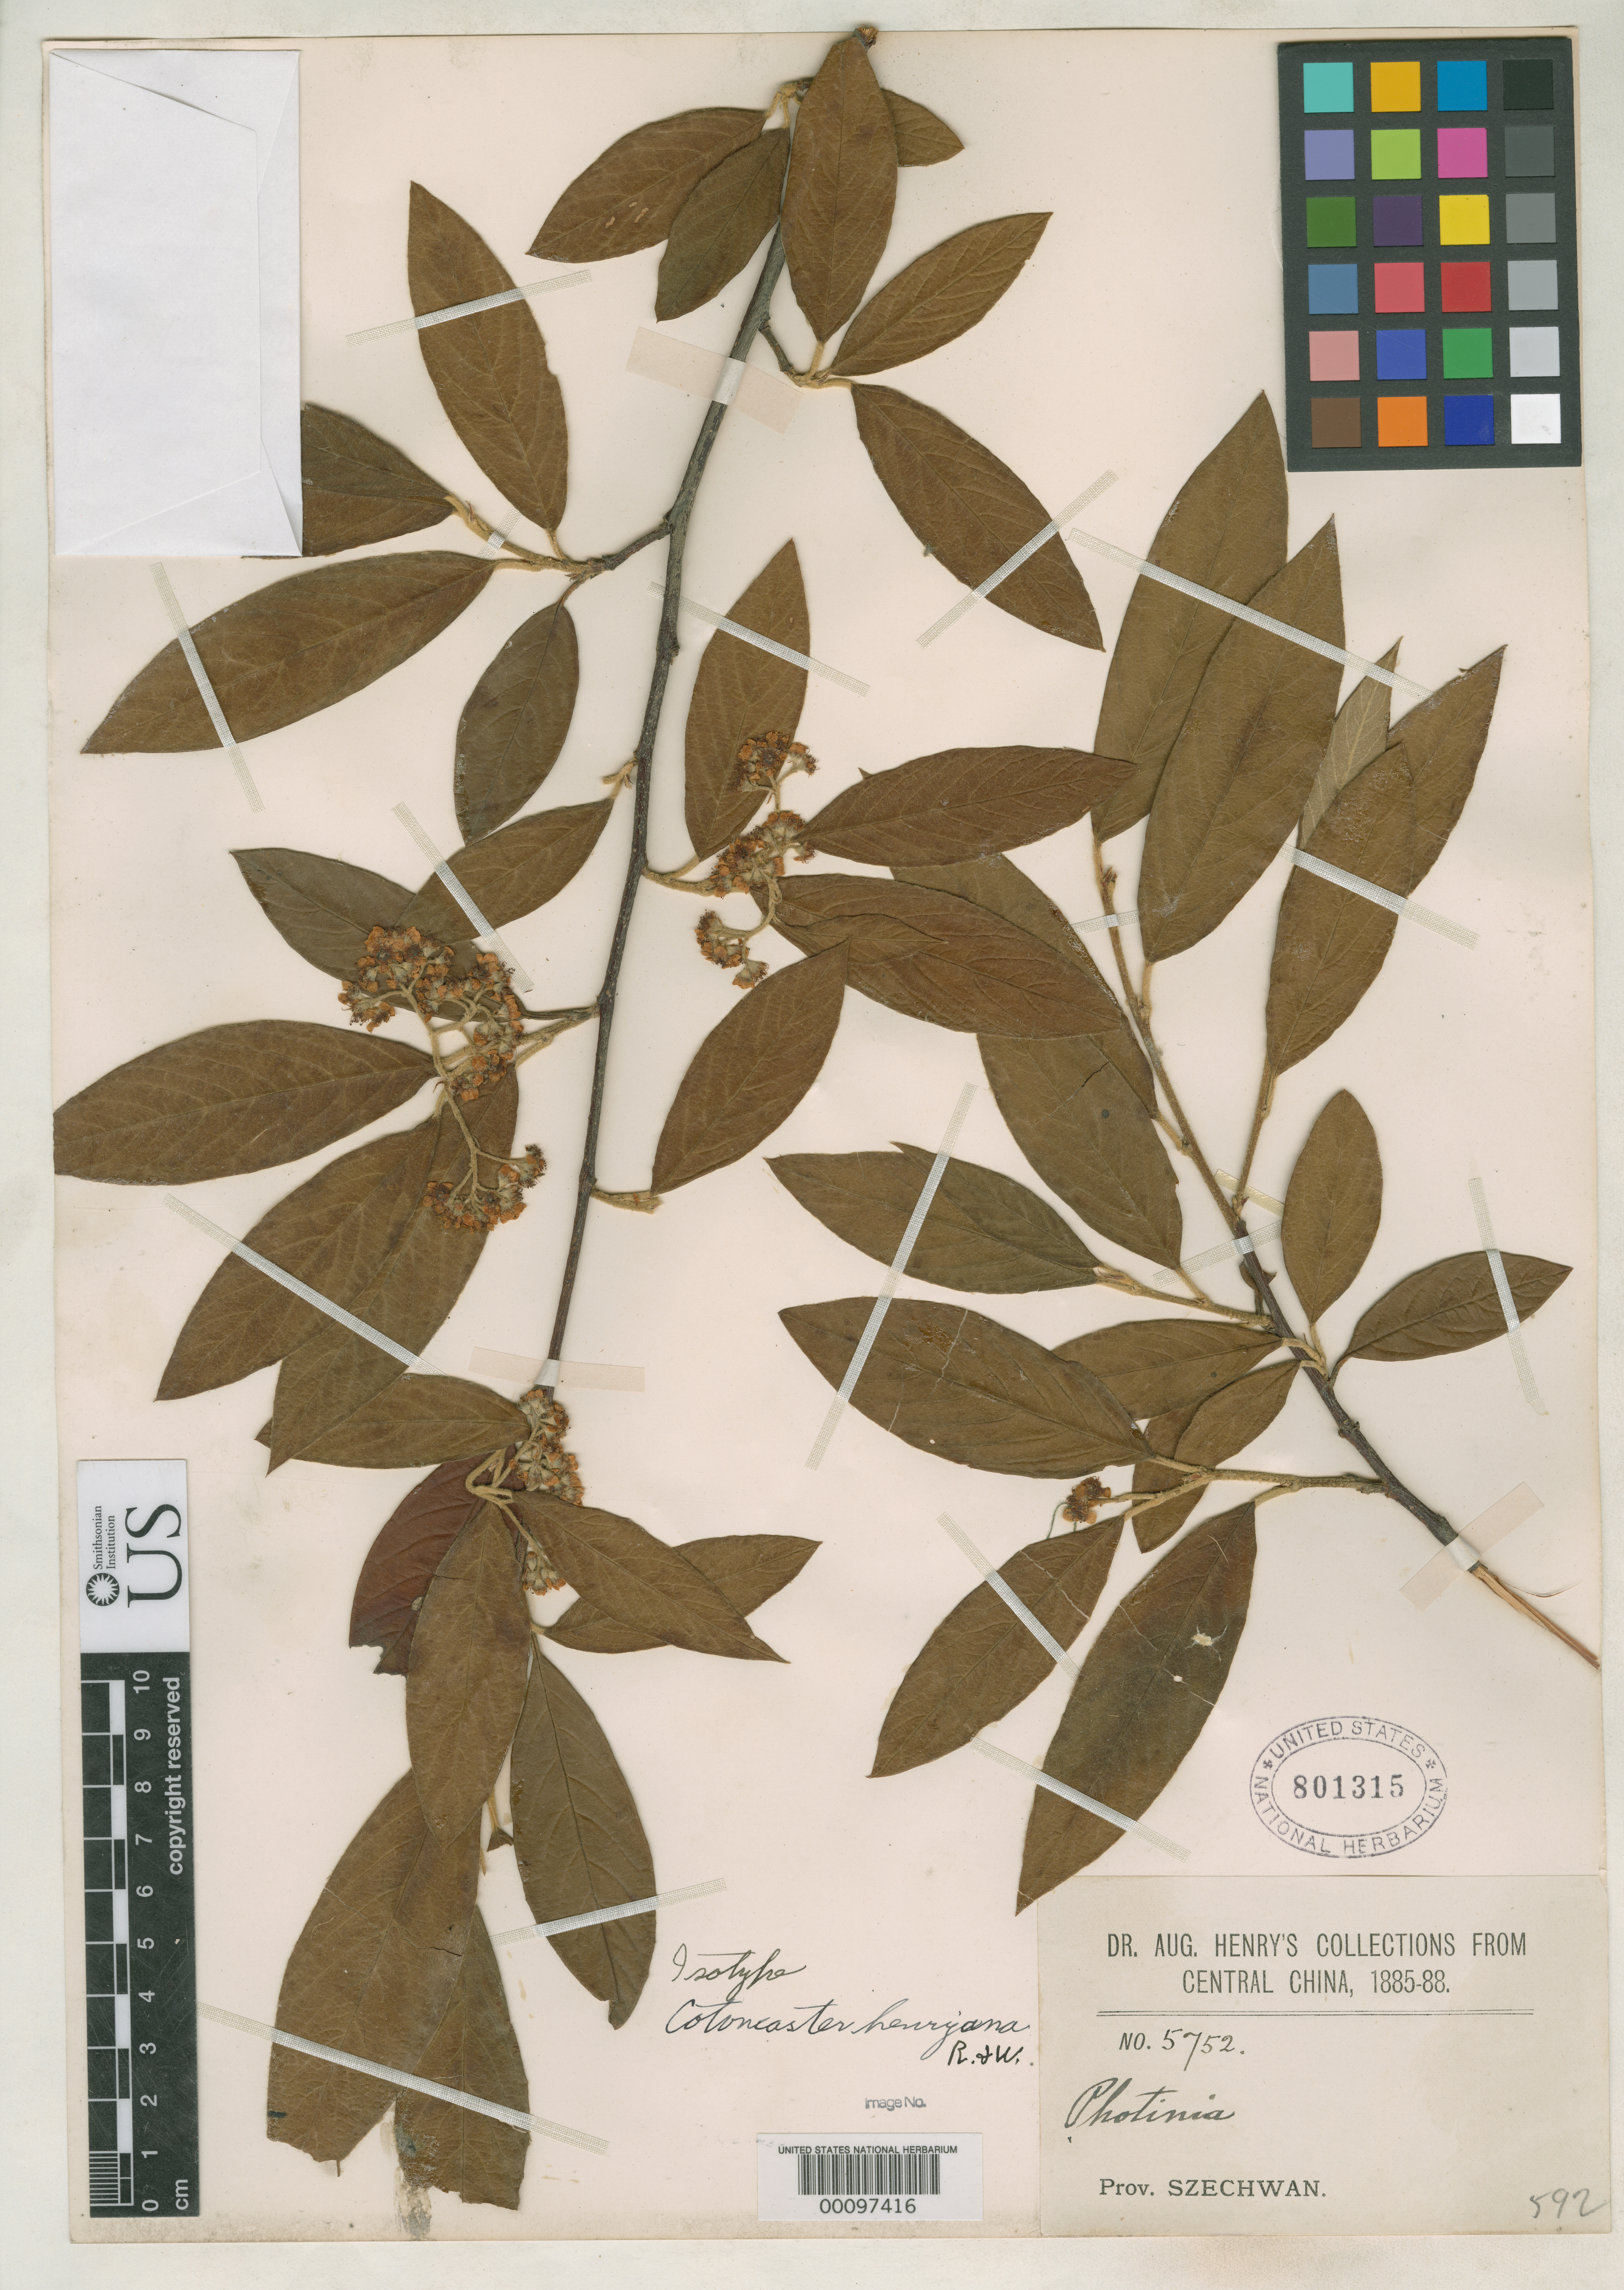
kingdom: Plantae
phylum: Tracheophyta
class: Magnoliopsida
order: Rosales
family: Rosaceae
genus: Cotoneaster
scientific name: Cotoneaster henryana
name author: Rehder & E.H. Wilson in Sarg.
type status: Isotype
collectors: A. Henry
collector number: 5752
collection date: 1885/1888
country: China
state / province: Hubei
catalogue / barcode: US 80135